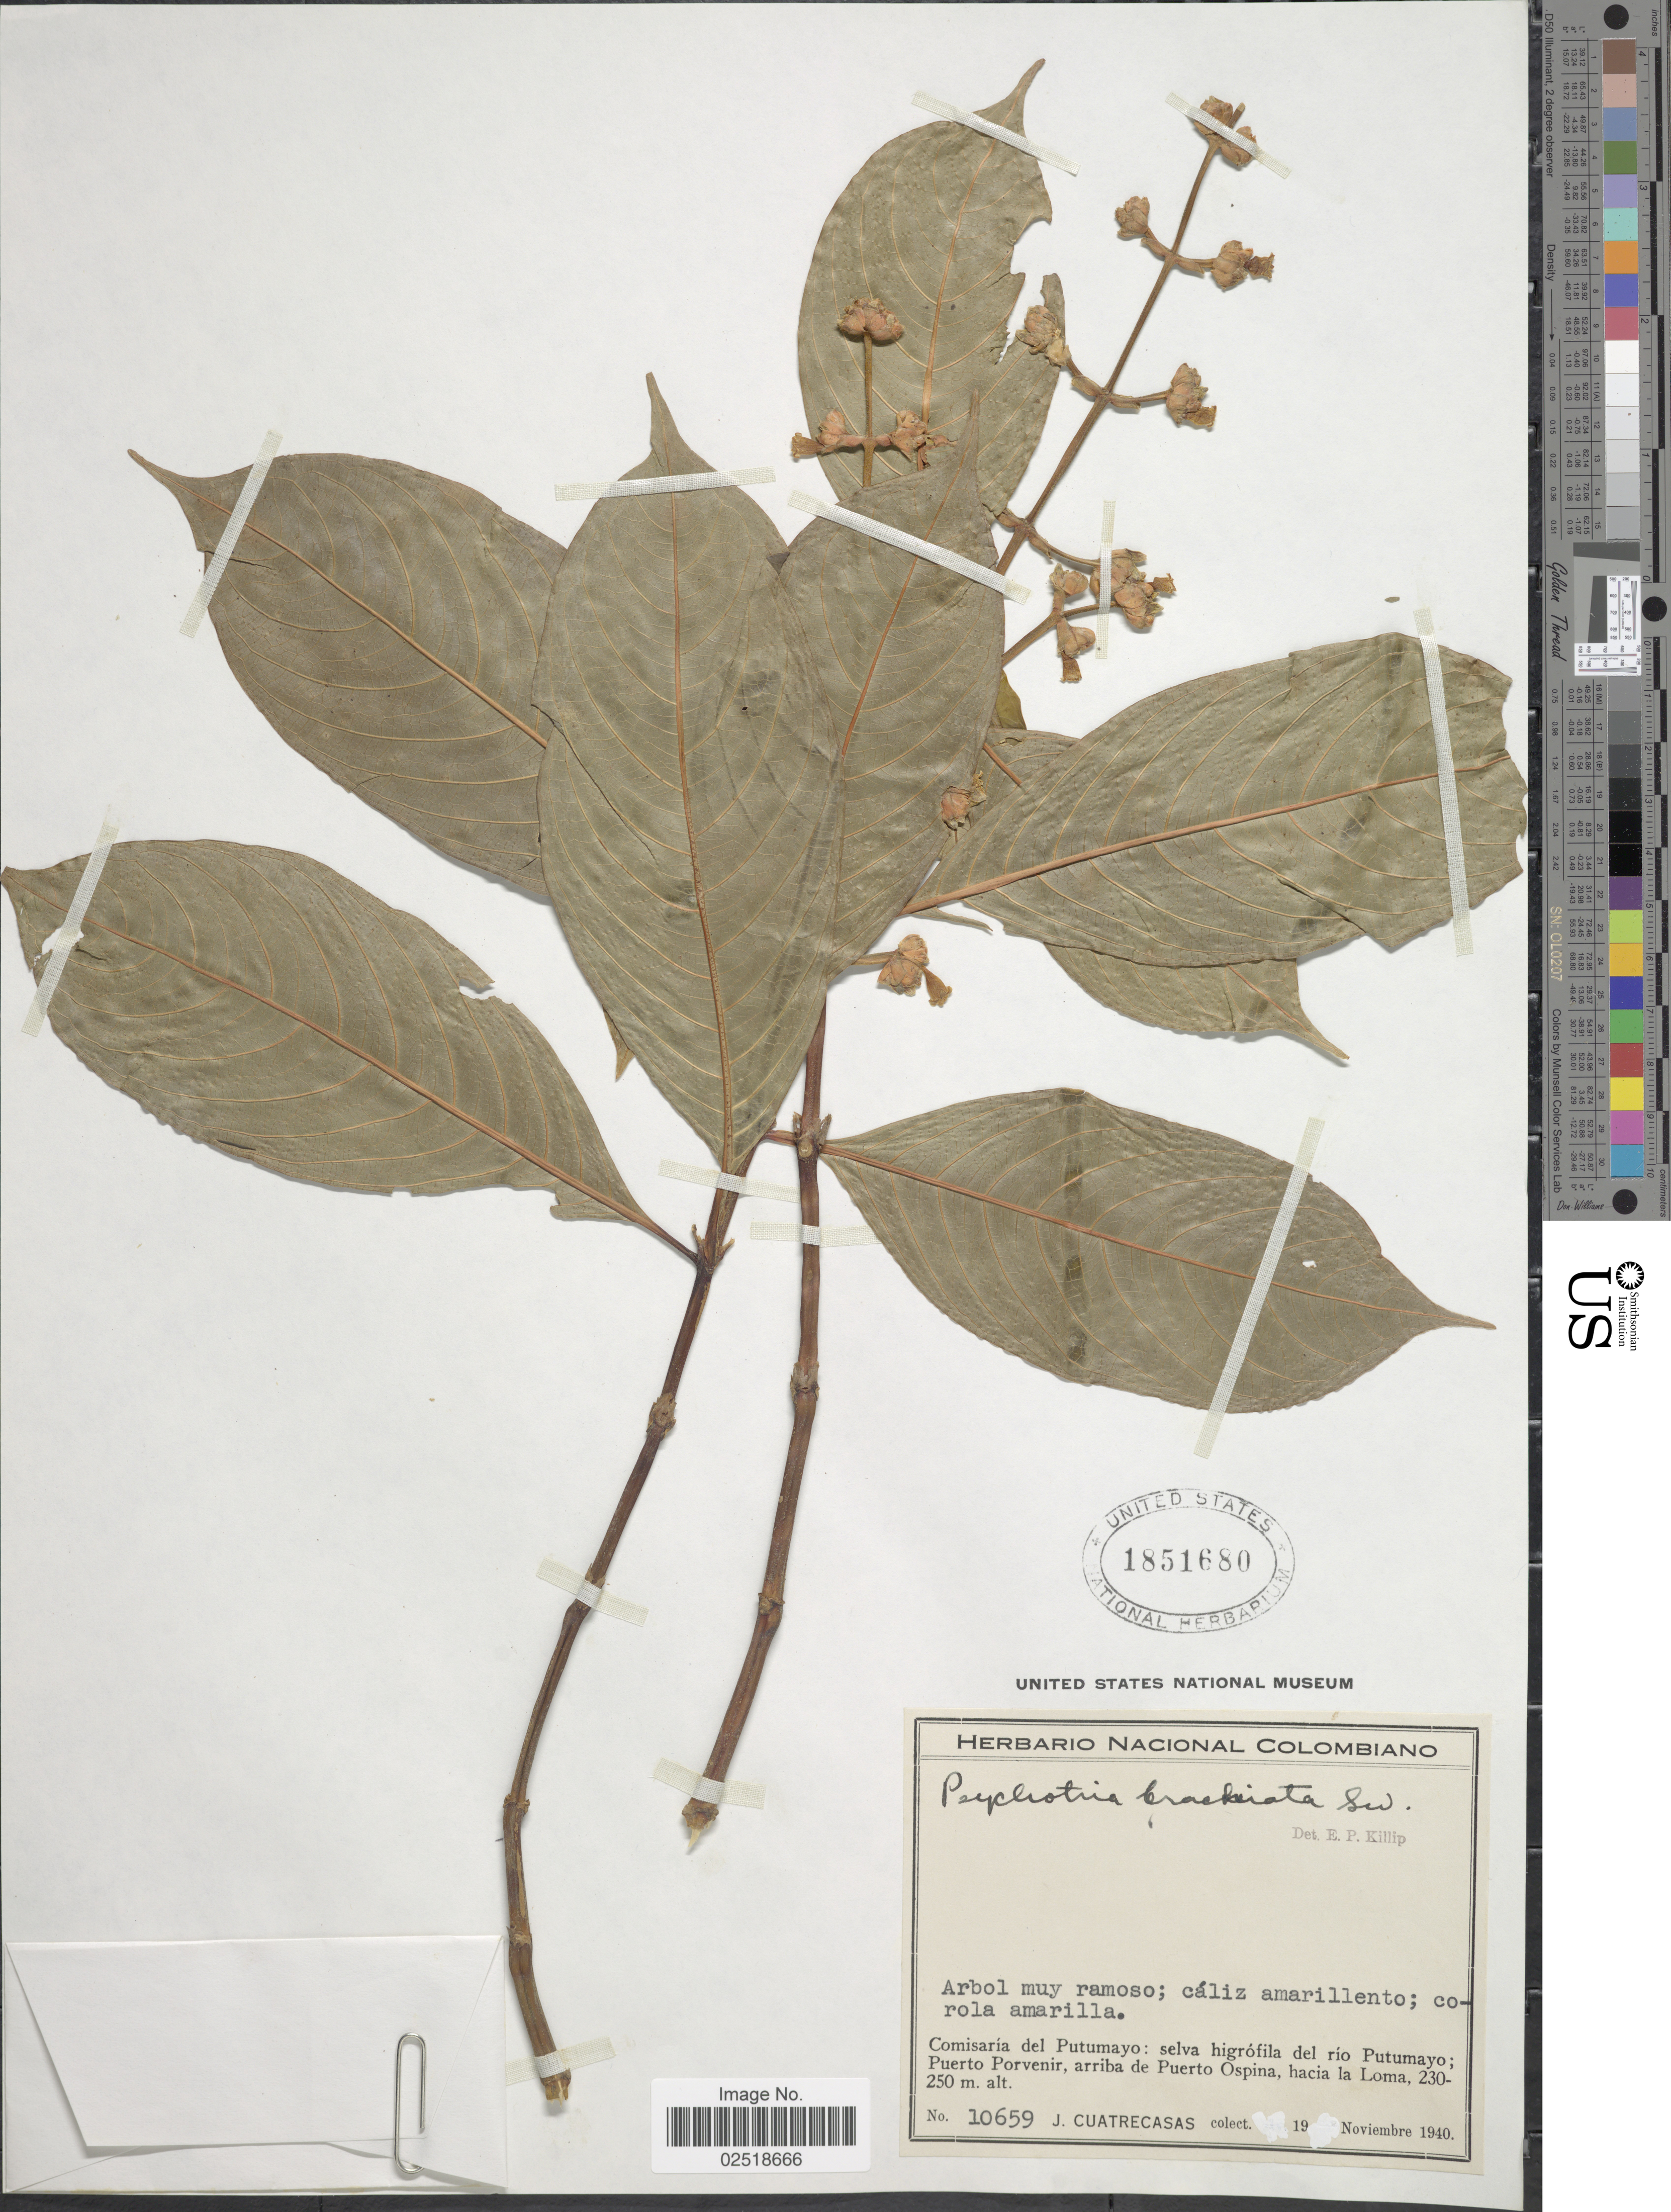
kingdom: Plantae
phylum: Tracheophyta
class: Magnoliopsida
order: Gentianales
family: Rubiaceae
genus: Psychotria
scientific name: Psychotria caerulea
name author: Ruiz & Pav.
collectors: J. Cuatrecasas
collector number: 10659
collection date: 1940-11-19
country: Colombia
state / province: Putumayo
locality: Comisaría del Putumayo: selva higrófila del río Putumayo; Puerto Porvenir, arriba de Puerto Ospina, hacia la Loma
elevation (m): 230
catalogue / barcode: US 1851680